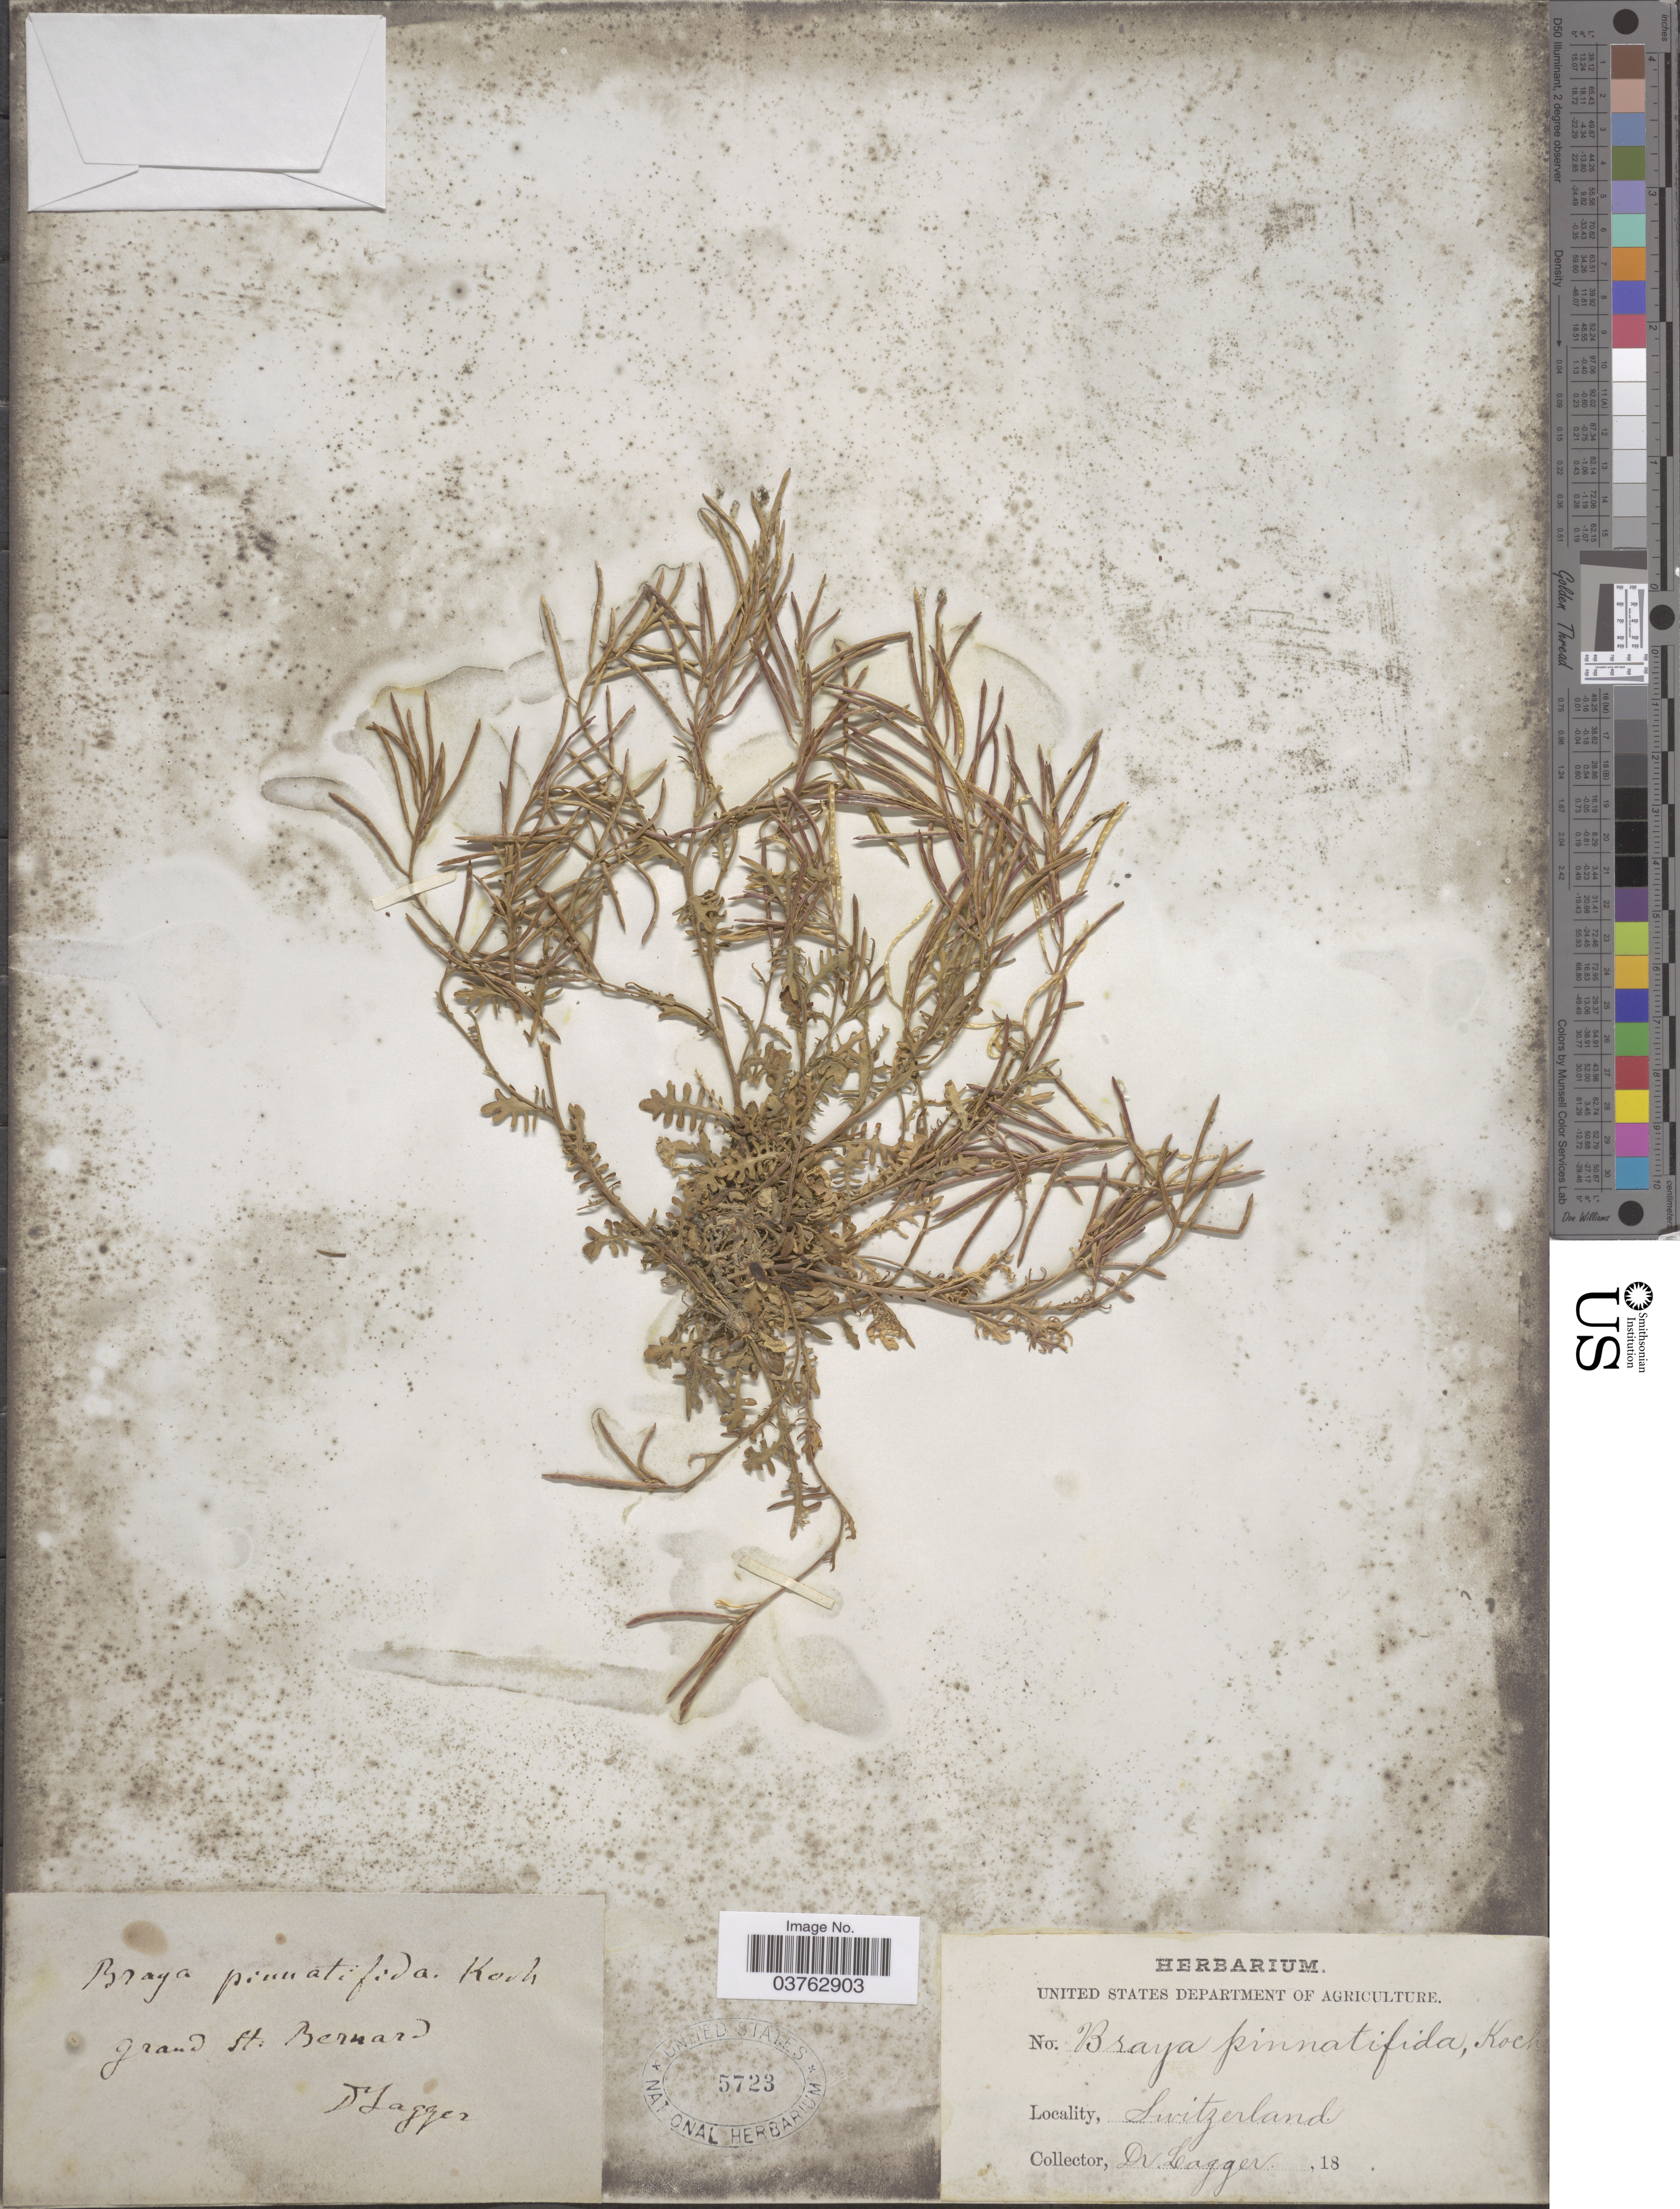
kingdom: Plantae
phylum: Tracheophyta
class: Magnoliopsida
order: Brassicales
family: Brassicaceae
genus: Braya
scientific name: Braya pinnatifida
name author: (Lam.) W.D.J. Koch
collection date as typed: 18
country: Switzerland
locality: Grand St. Bernard.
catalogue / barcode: US 5723